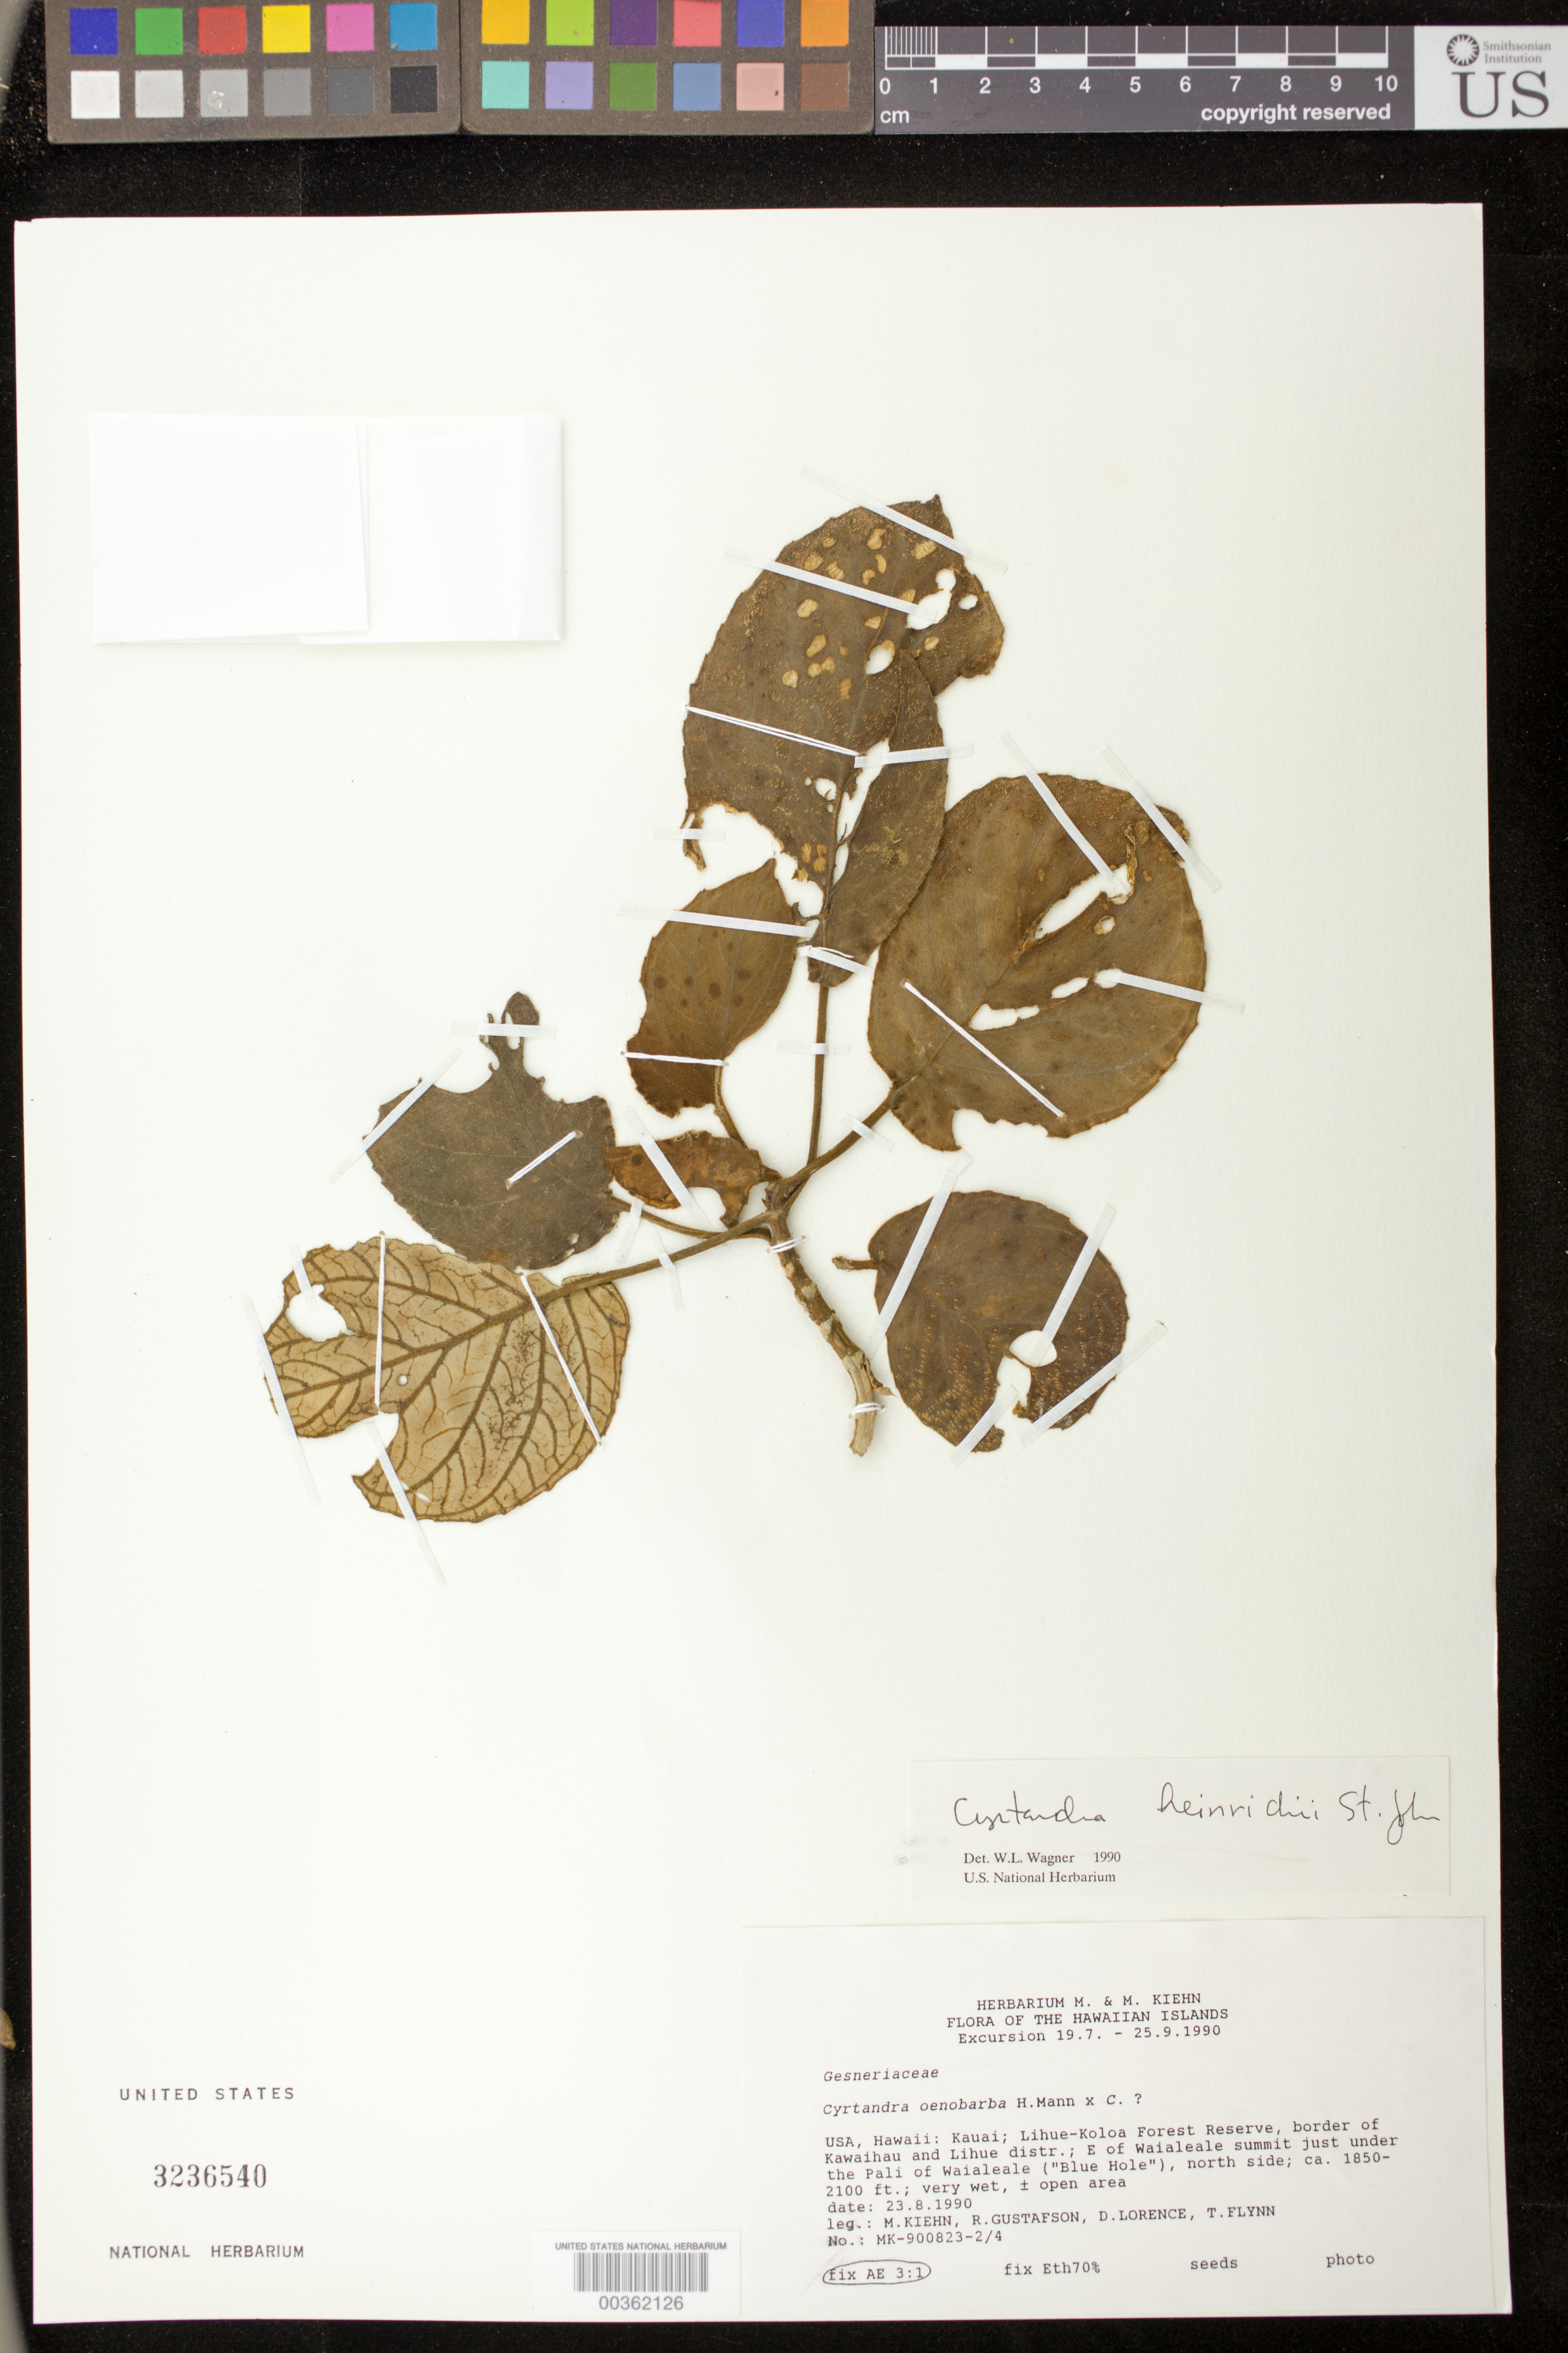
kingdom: Plantae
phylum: Tracheophyta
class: Magnoliopsida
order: Lamiales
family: Gesneriaceae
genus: Cyrtandra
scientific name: Cyrtandra heinrichii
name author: H. St. John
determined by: Wagner, W. L., (BOT), Smithsonian Institution - National Museum of Natural History (UNITED STATES)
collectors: M. Kiehn, R. Gustafson, D. Lorence & T. W. Flynn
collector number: MK- 900823 -2/4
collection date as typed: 23 Aug 1990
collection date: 1990-08-23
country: United States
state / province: Hawaii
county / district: Kauai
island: Kaua'i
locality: Kauai co., Lihue-koloa forest reserve, border of Kawaihau and Lihue distr.; E of Waialeale summit just under pali of Waialeale, N side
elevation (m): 564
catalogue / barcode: US 3236540